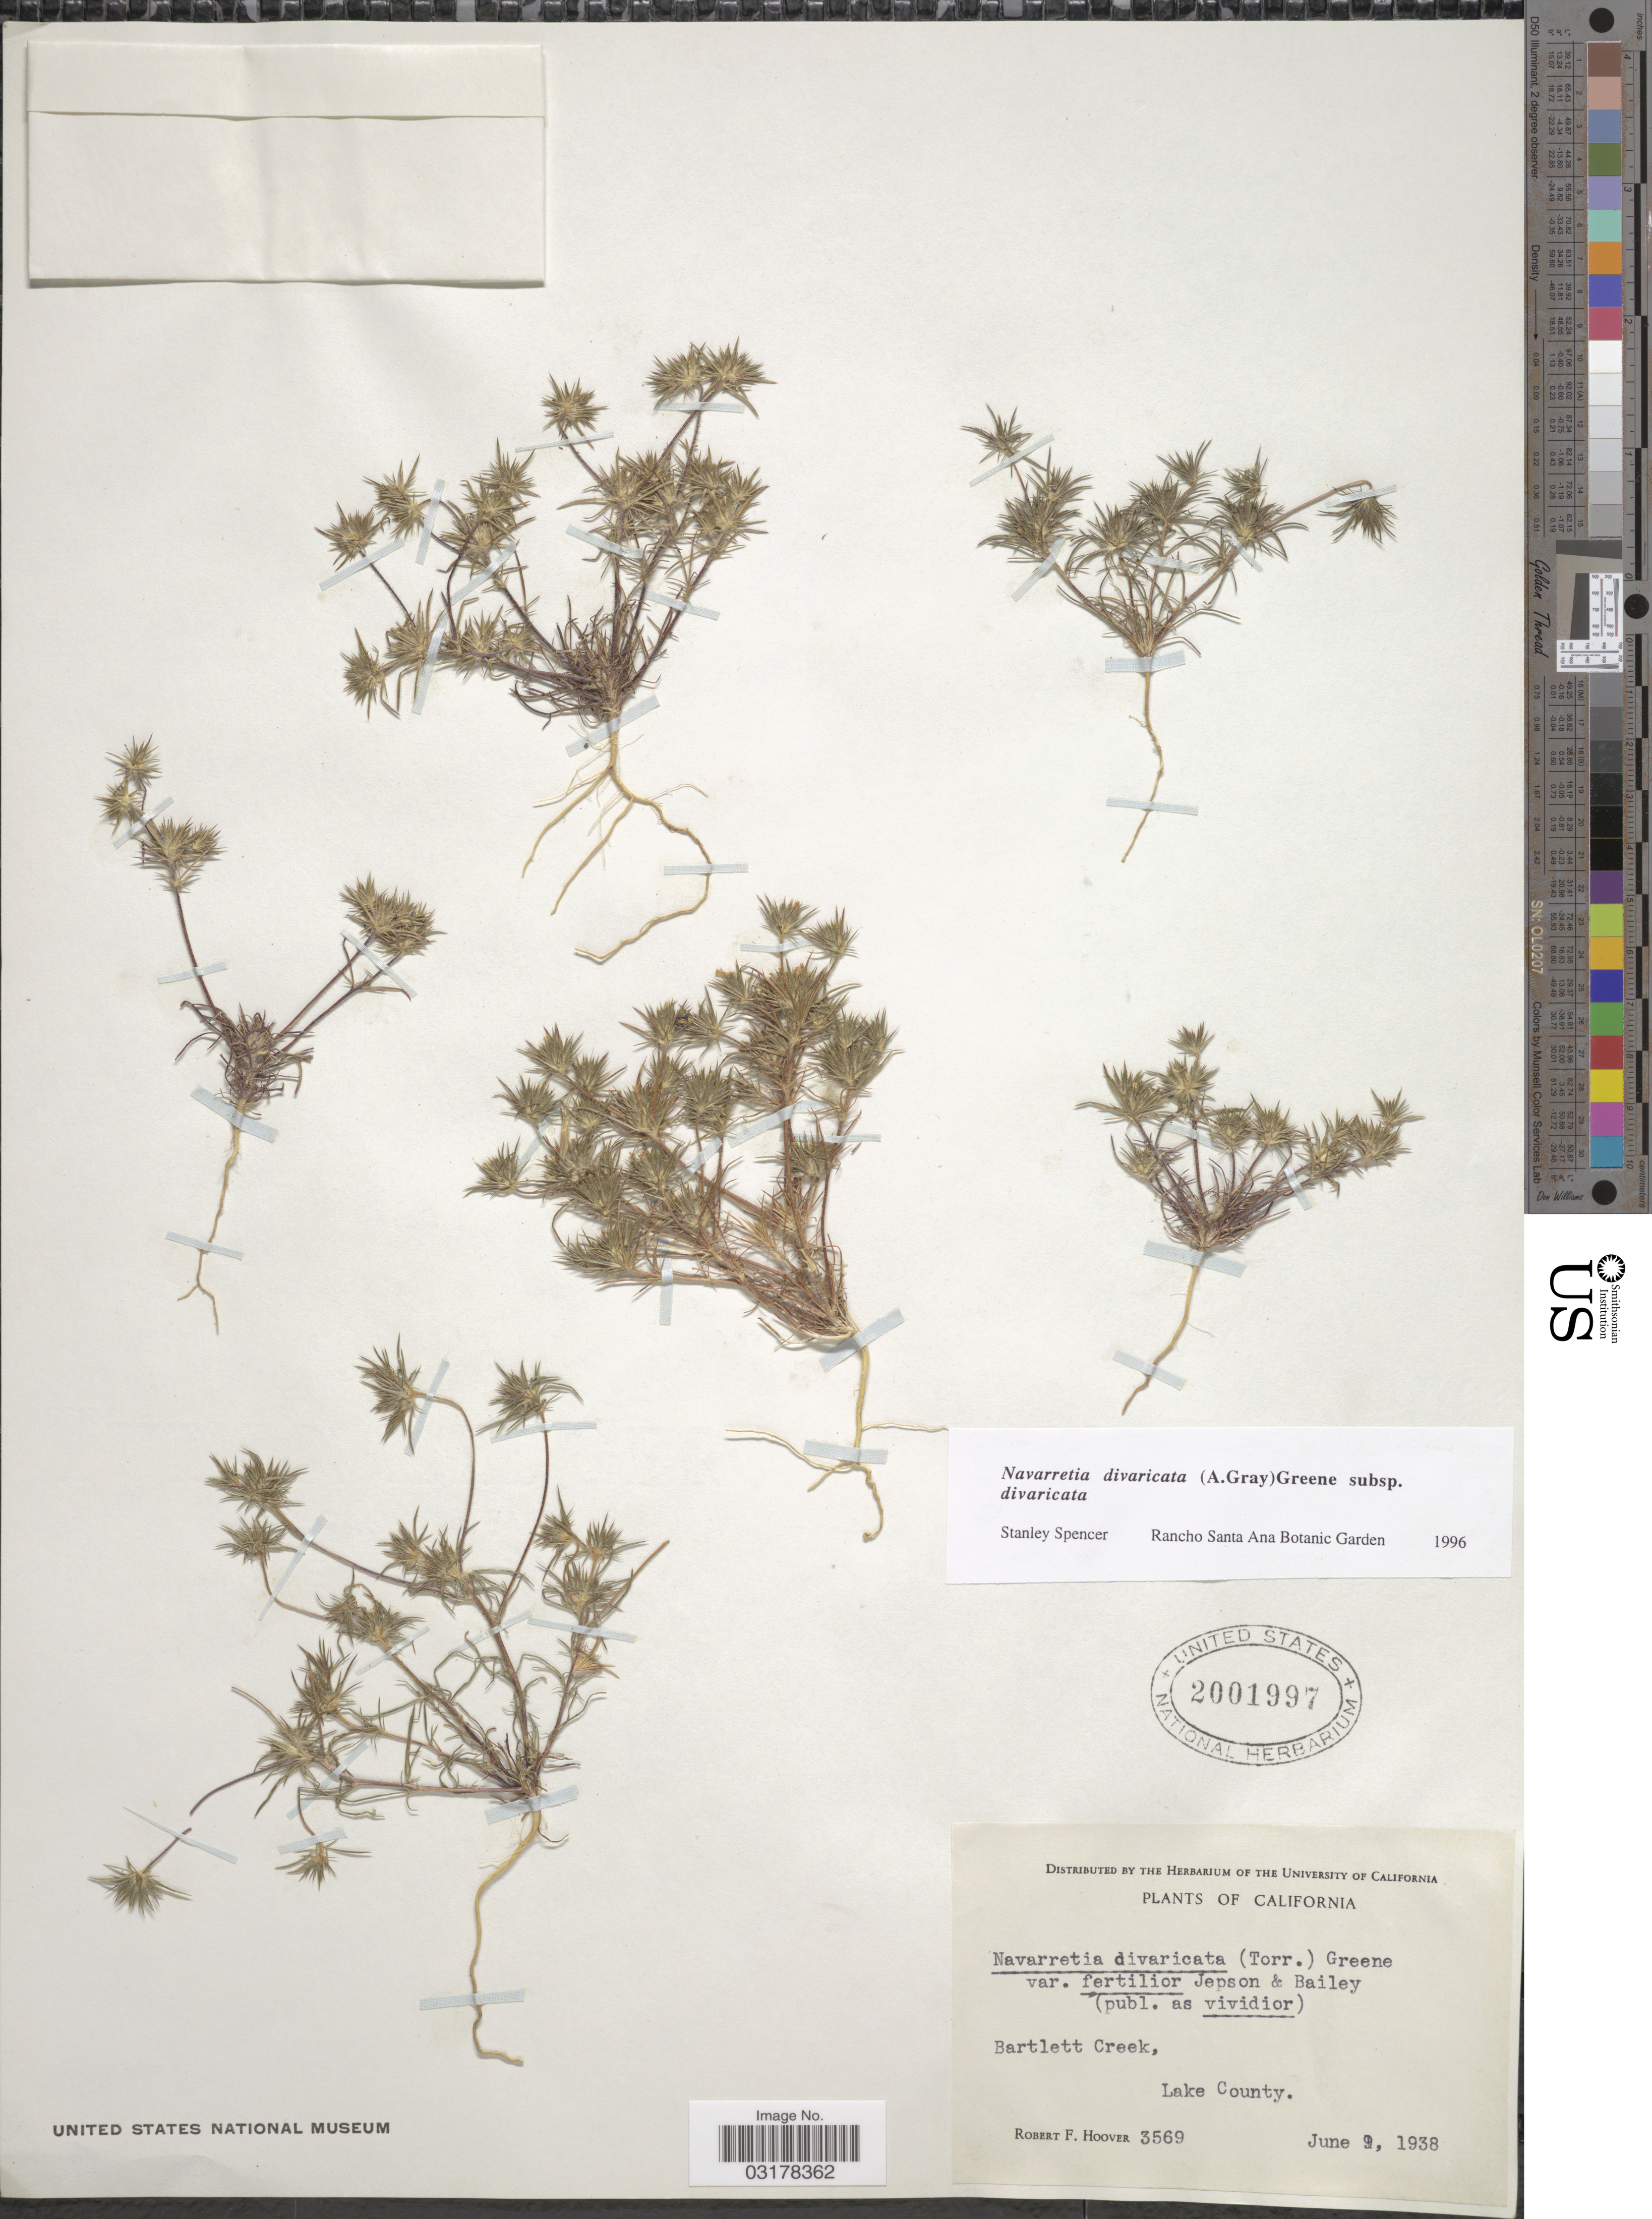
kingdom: Plantae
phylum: Tracheophyta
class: Magnoliopsida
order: Ericales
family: Polemoniaceae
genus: Navarretia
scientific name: Navarretia divaricata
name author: S.W. Greene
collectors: R. F. Hoover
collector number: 3569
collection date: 1938-06-09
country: United States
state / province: California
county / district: Lake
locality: Bartlett Creek, Lake County.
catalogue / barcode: US 2001997